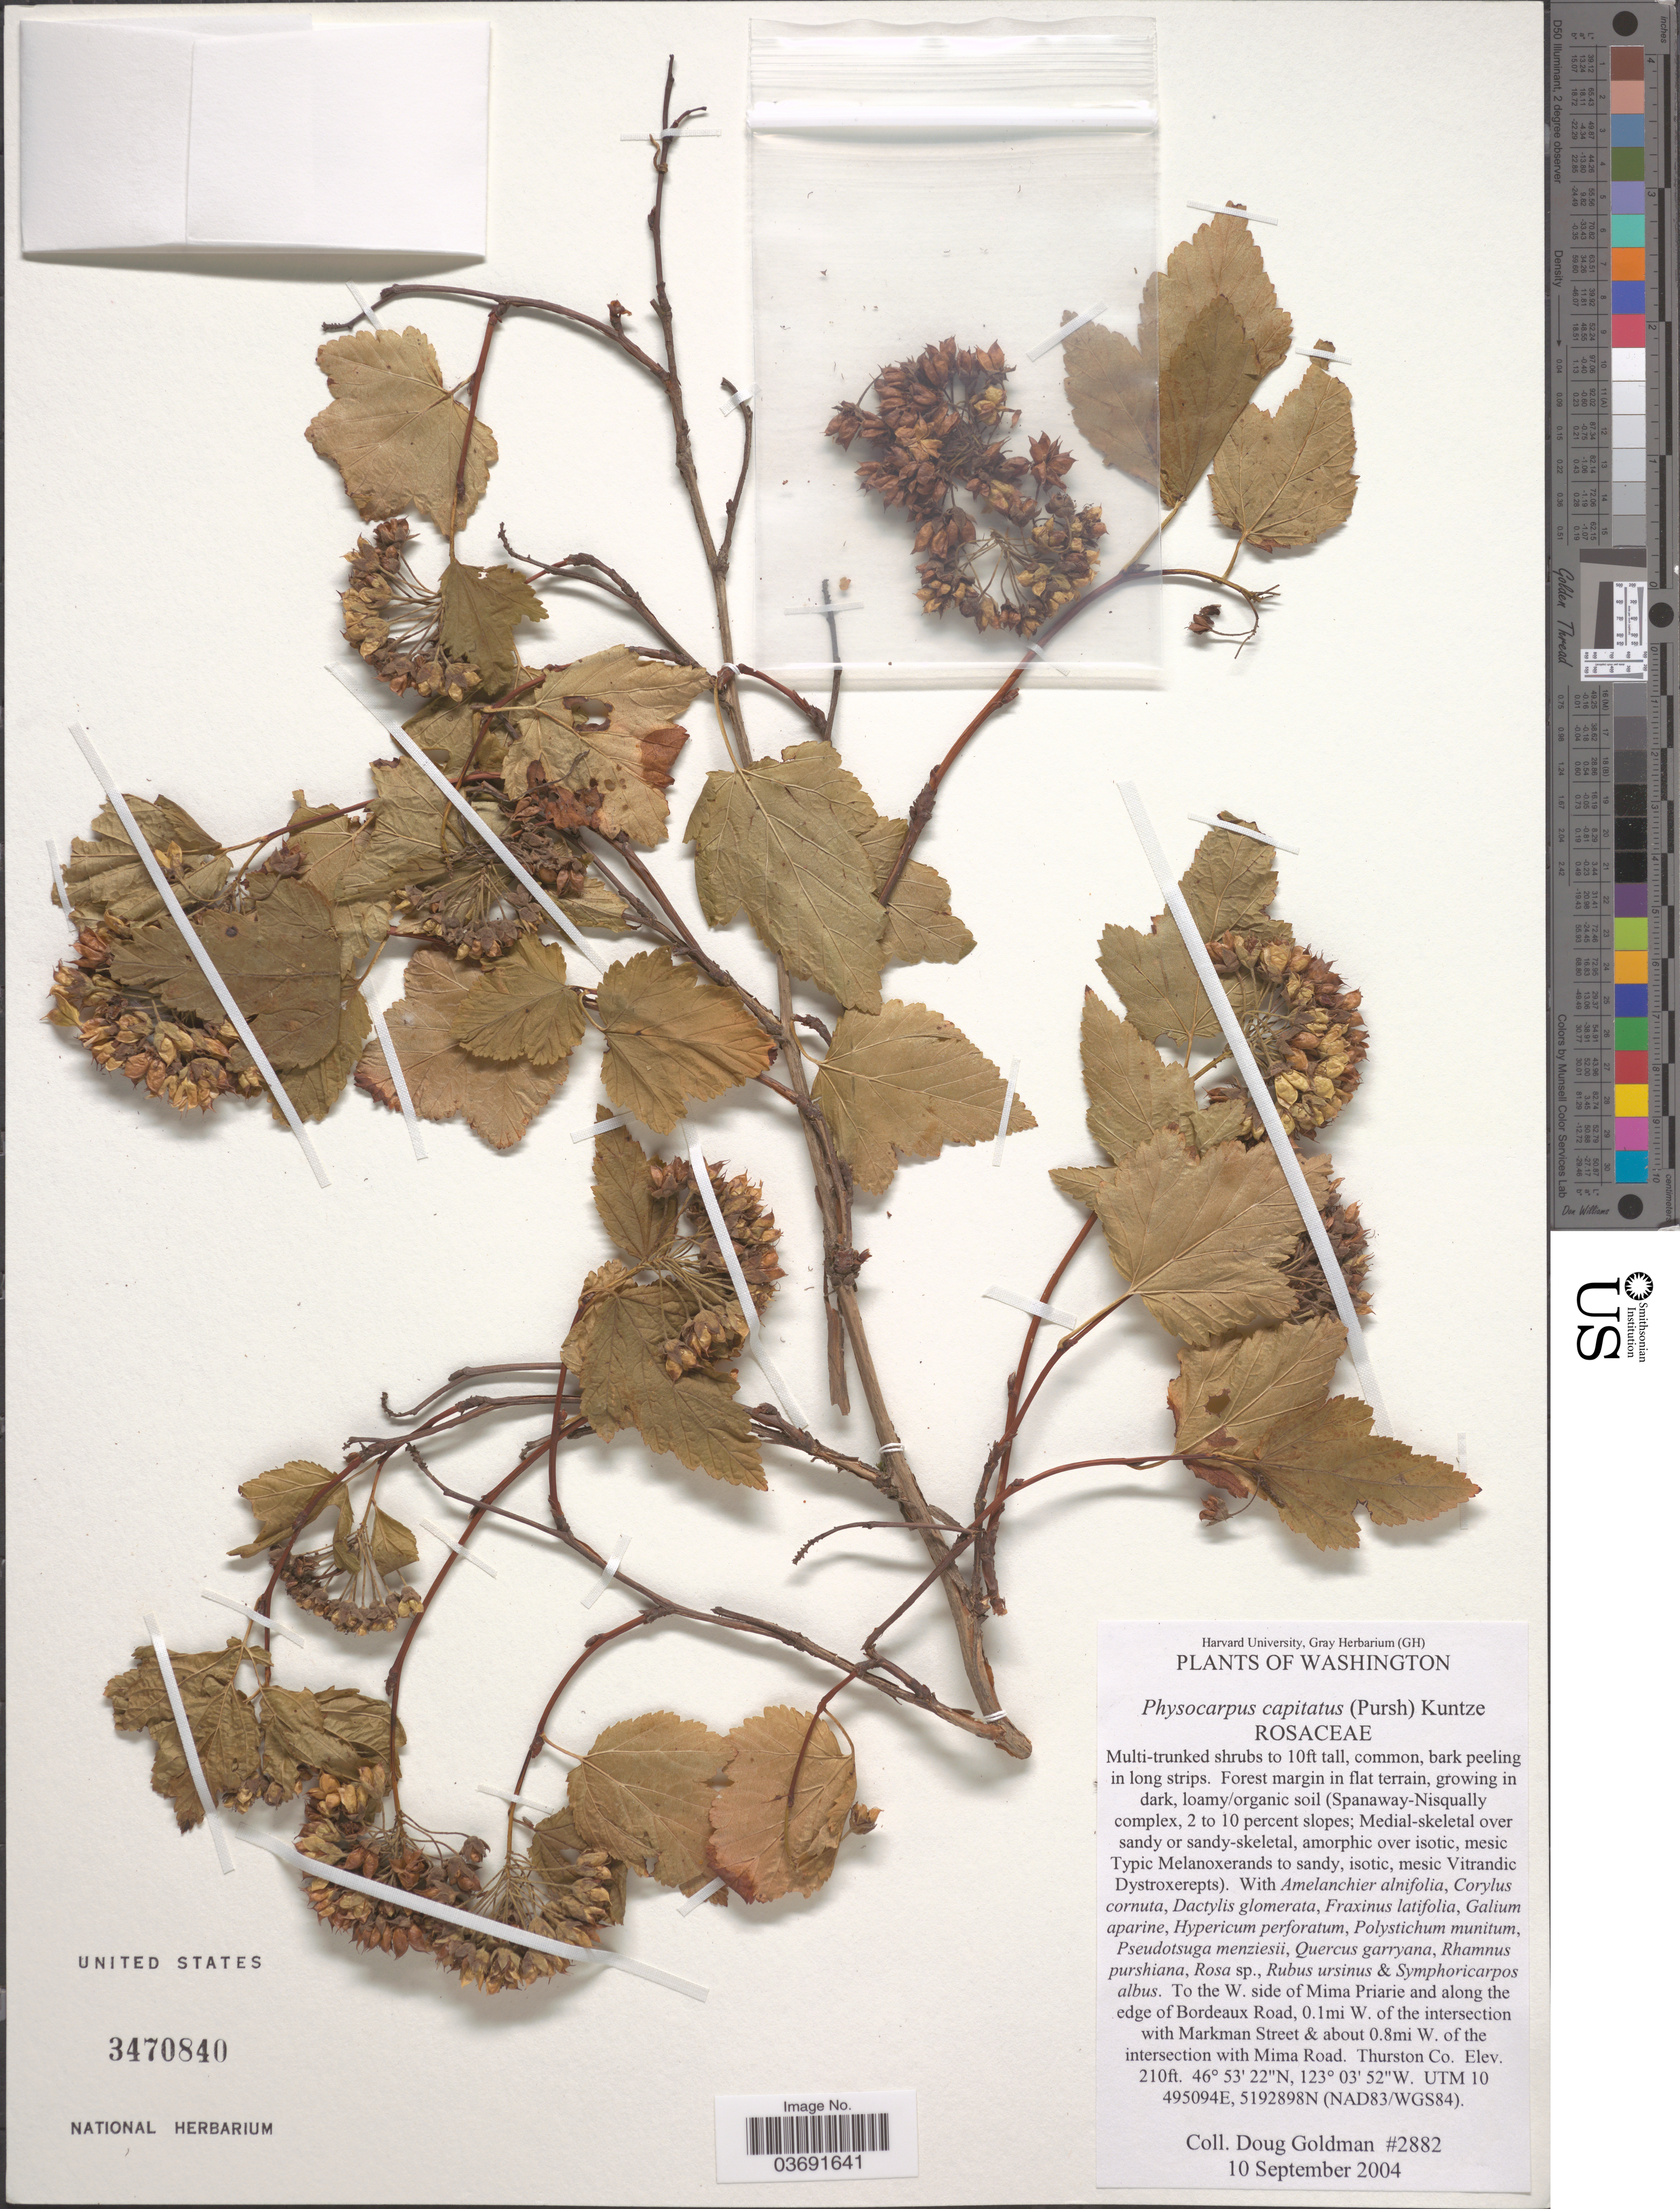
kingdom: Plantae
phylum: Tracheophyta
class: Magnoliopsida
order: Rosales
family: Rosaceae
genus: Physocarpus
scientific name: Physocarpus capitatus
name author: (Pursh) Kuntze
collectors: D. Goldman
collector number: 2882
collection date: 2004-09-10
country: United States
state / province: Washington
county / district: Thurston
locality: To the W. side of Mima Prairie and along the edge of Bordeaux Road, 0.1 mi W. of the intersection with Markman Street & about 0.8 mi W. of the intersection with Mima Road. Thurston Co. UTM 10 495094E, 5192898N (NAD83/WGS84).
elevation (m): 64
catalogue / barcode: US 3470840